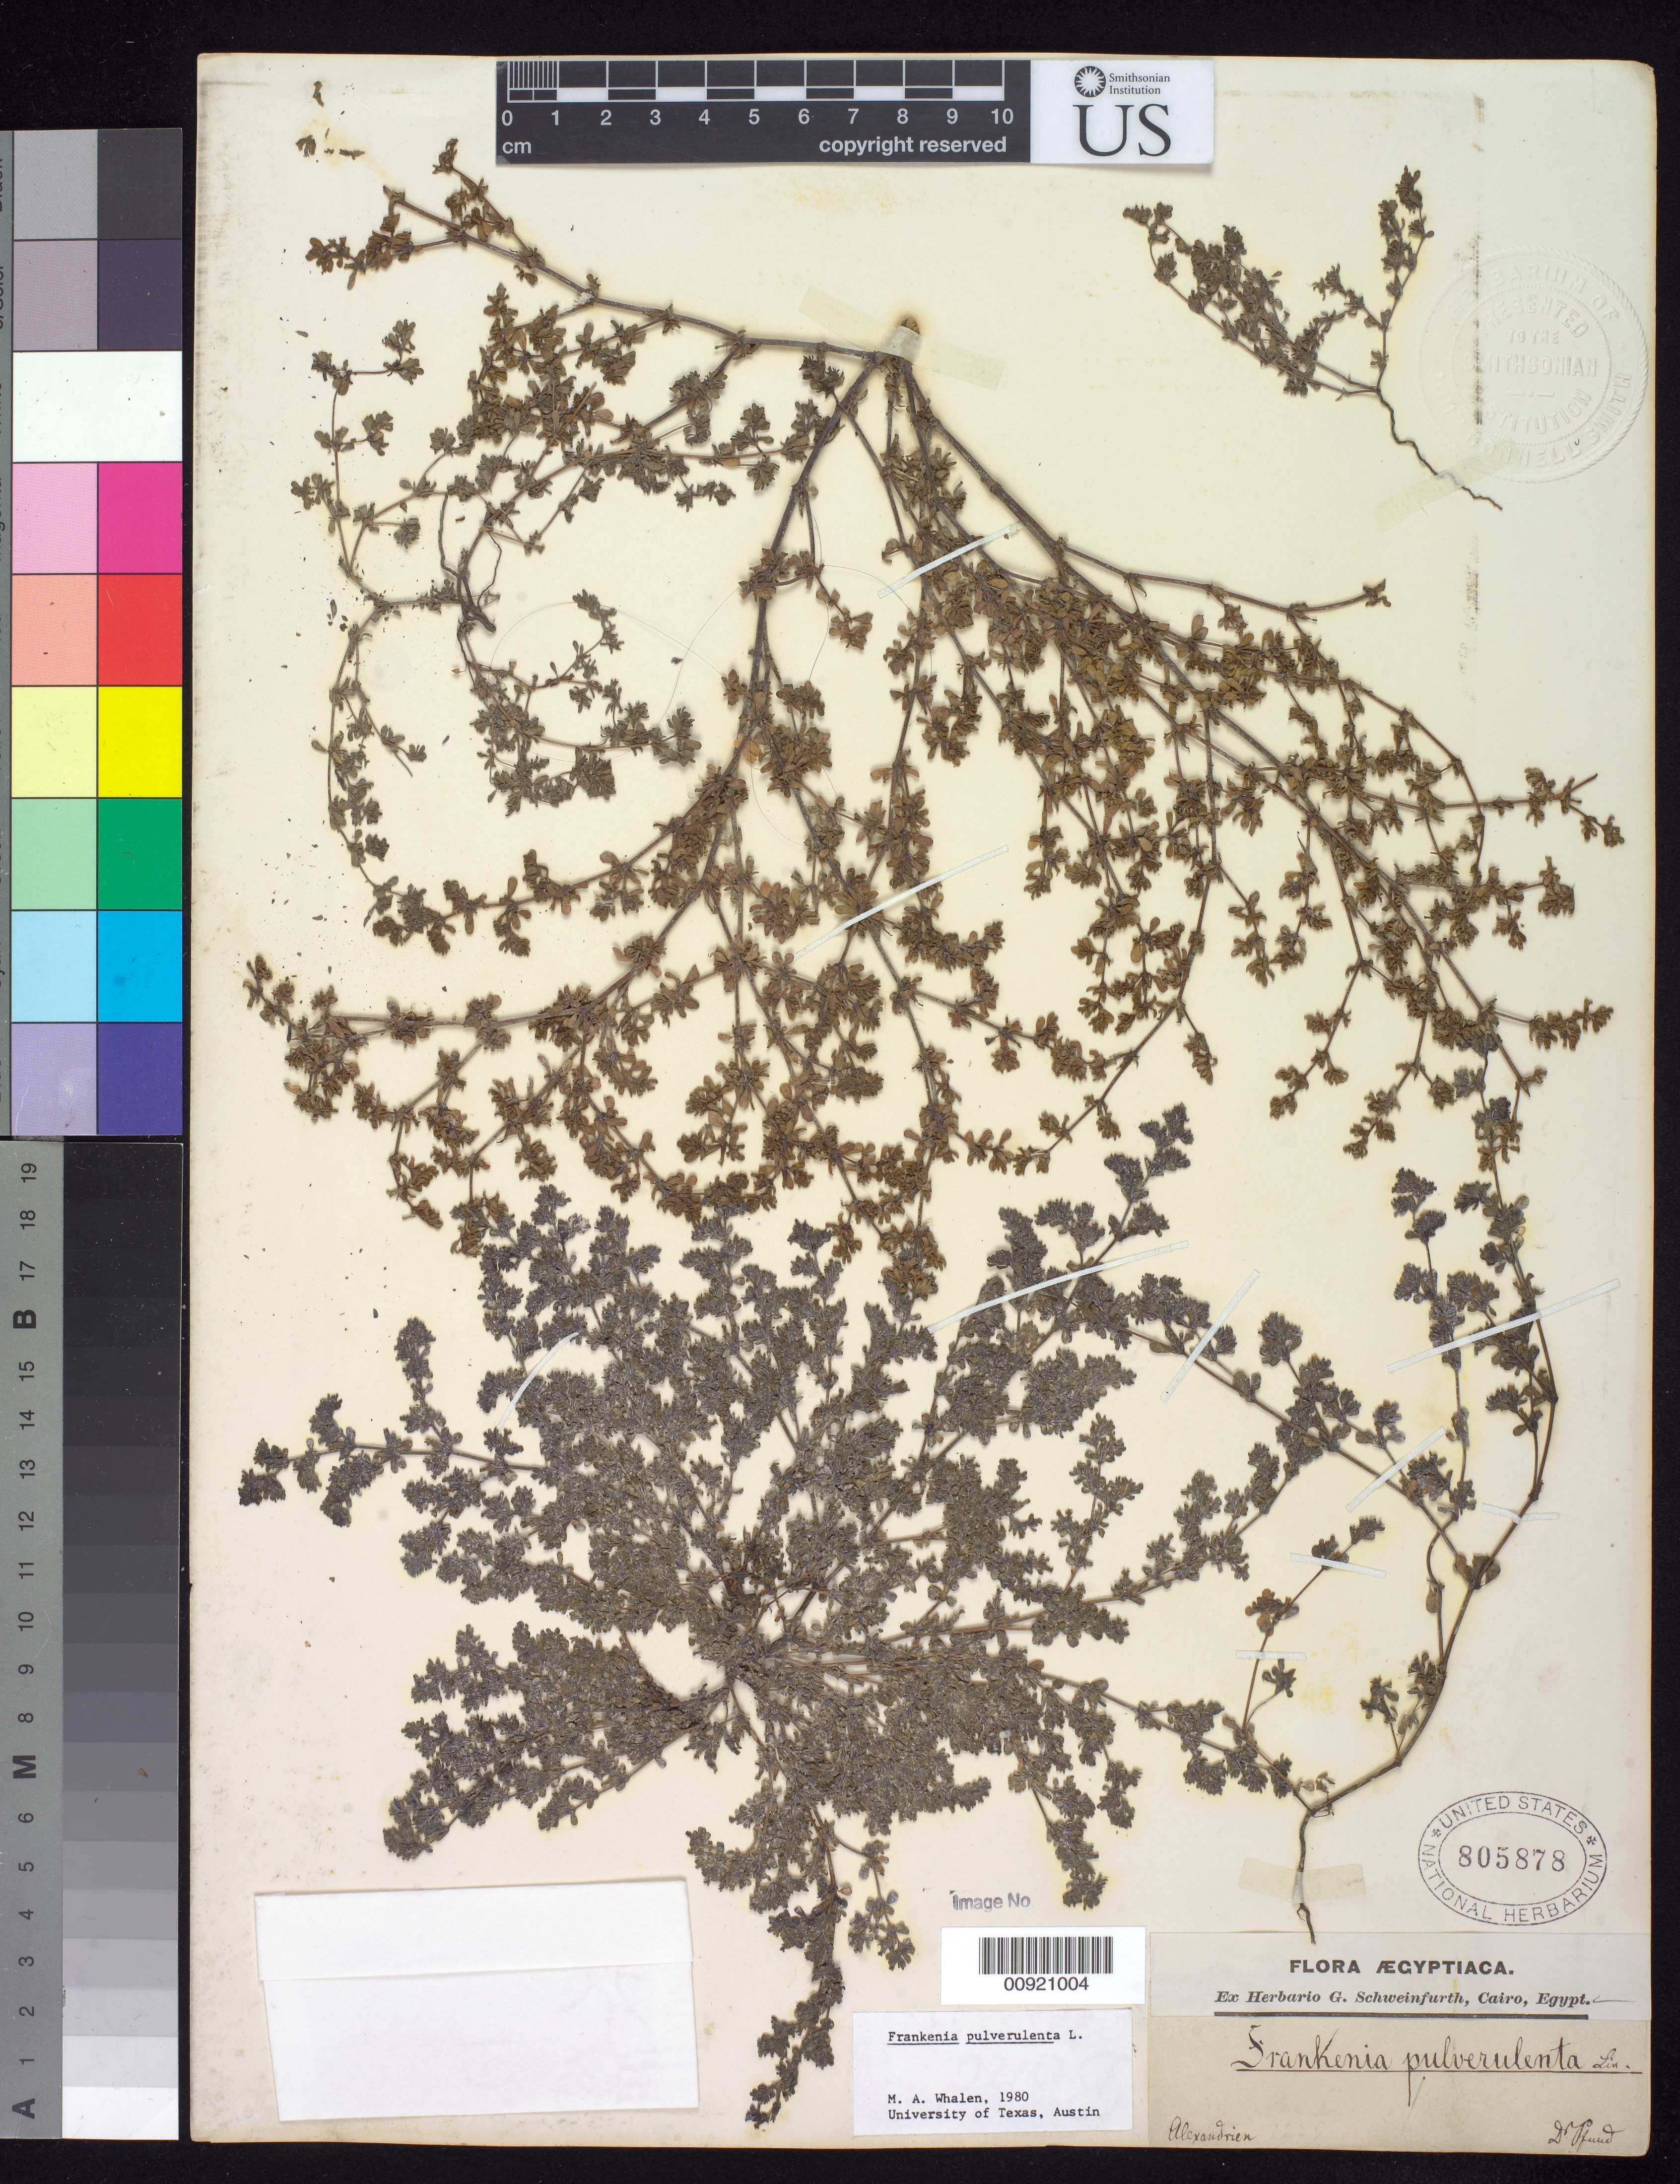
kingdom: Plantae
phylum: Tracheophyta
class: Magnoliopsida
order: Caryophyllales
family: Frankeniaceae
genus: Frankenia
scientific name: Frankenia pulverulenta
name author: L.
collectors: -. Pfund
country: Egypt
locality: Alexandrien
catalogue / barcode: US 805878